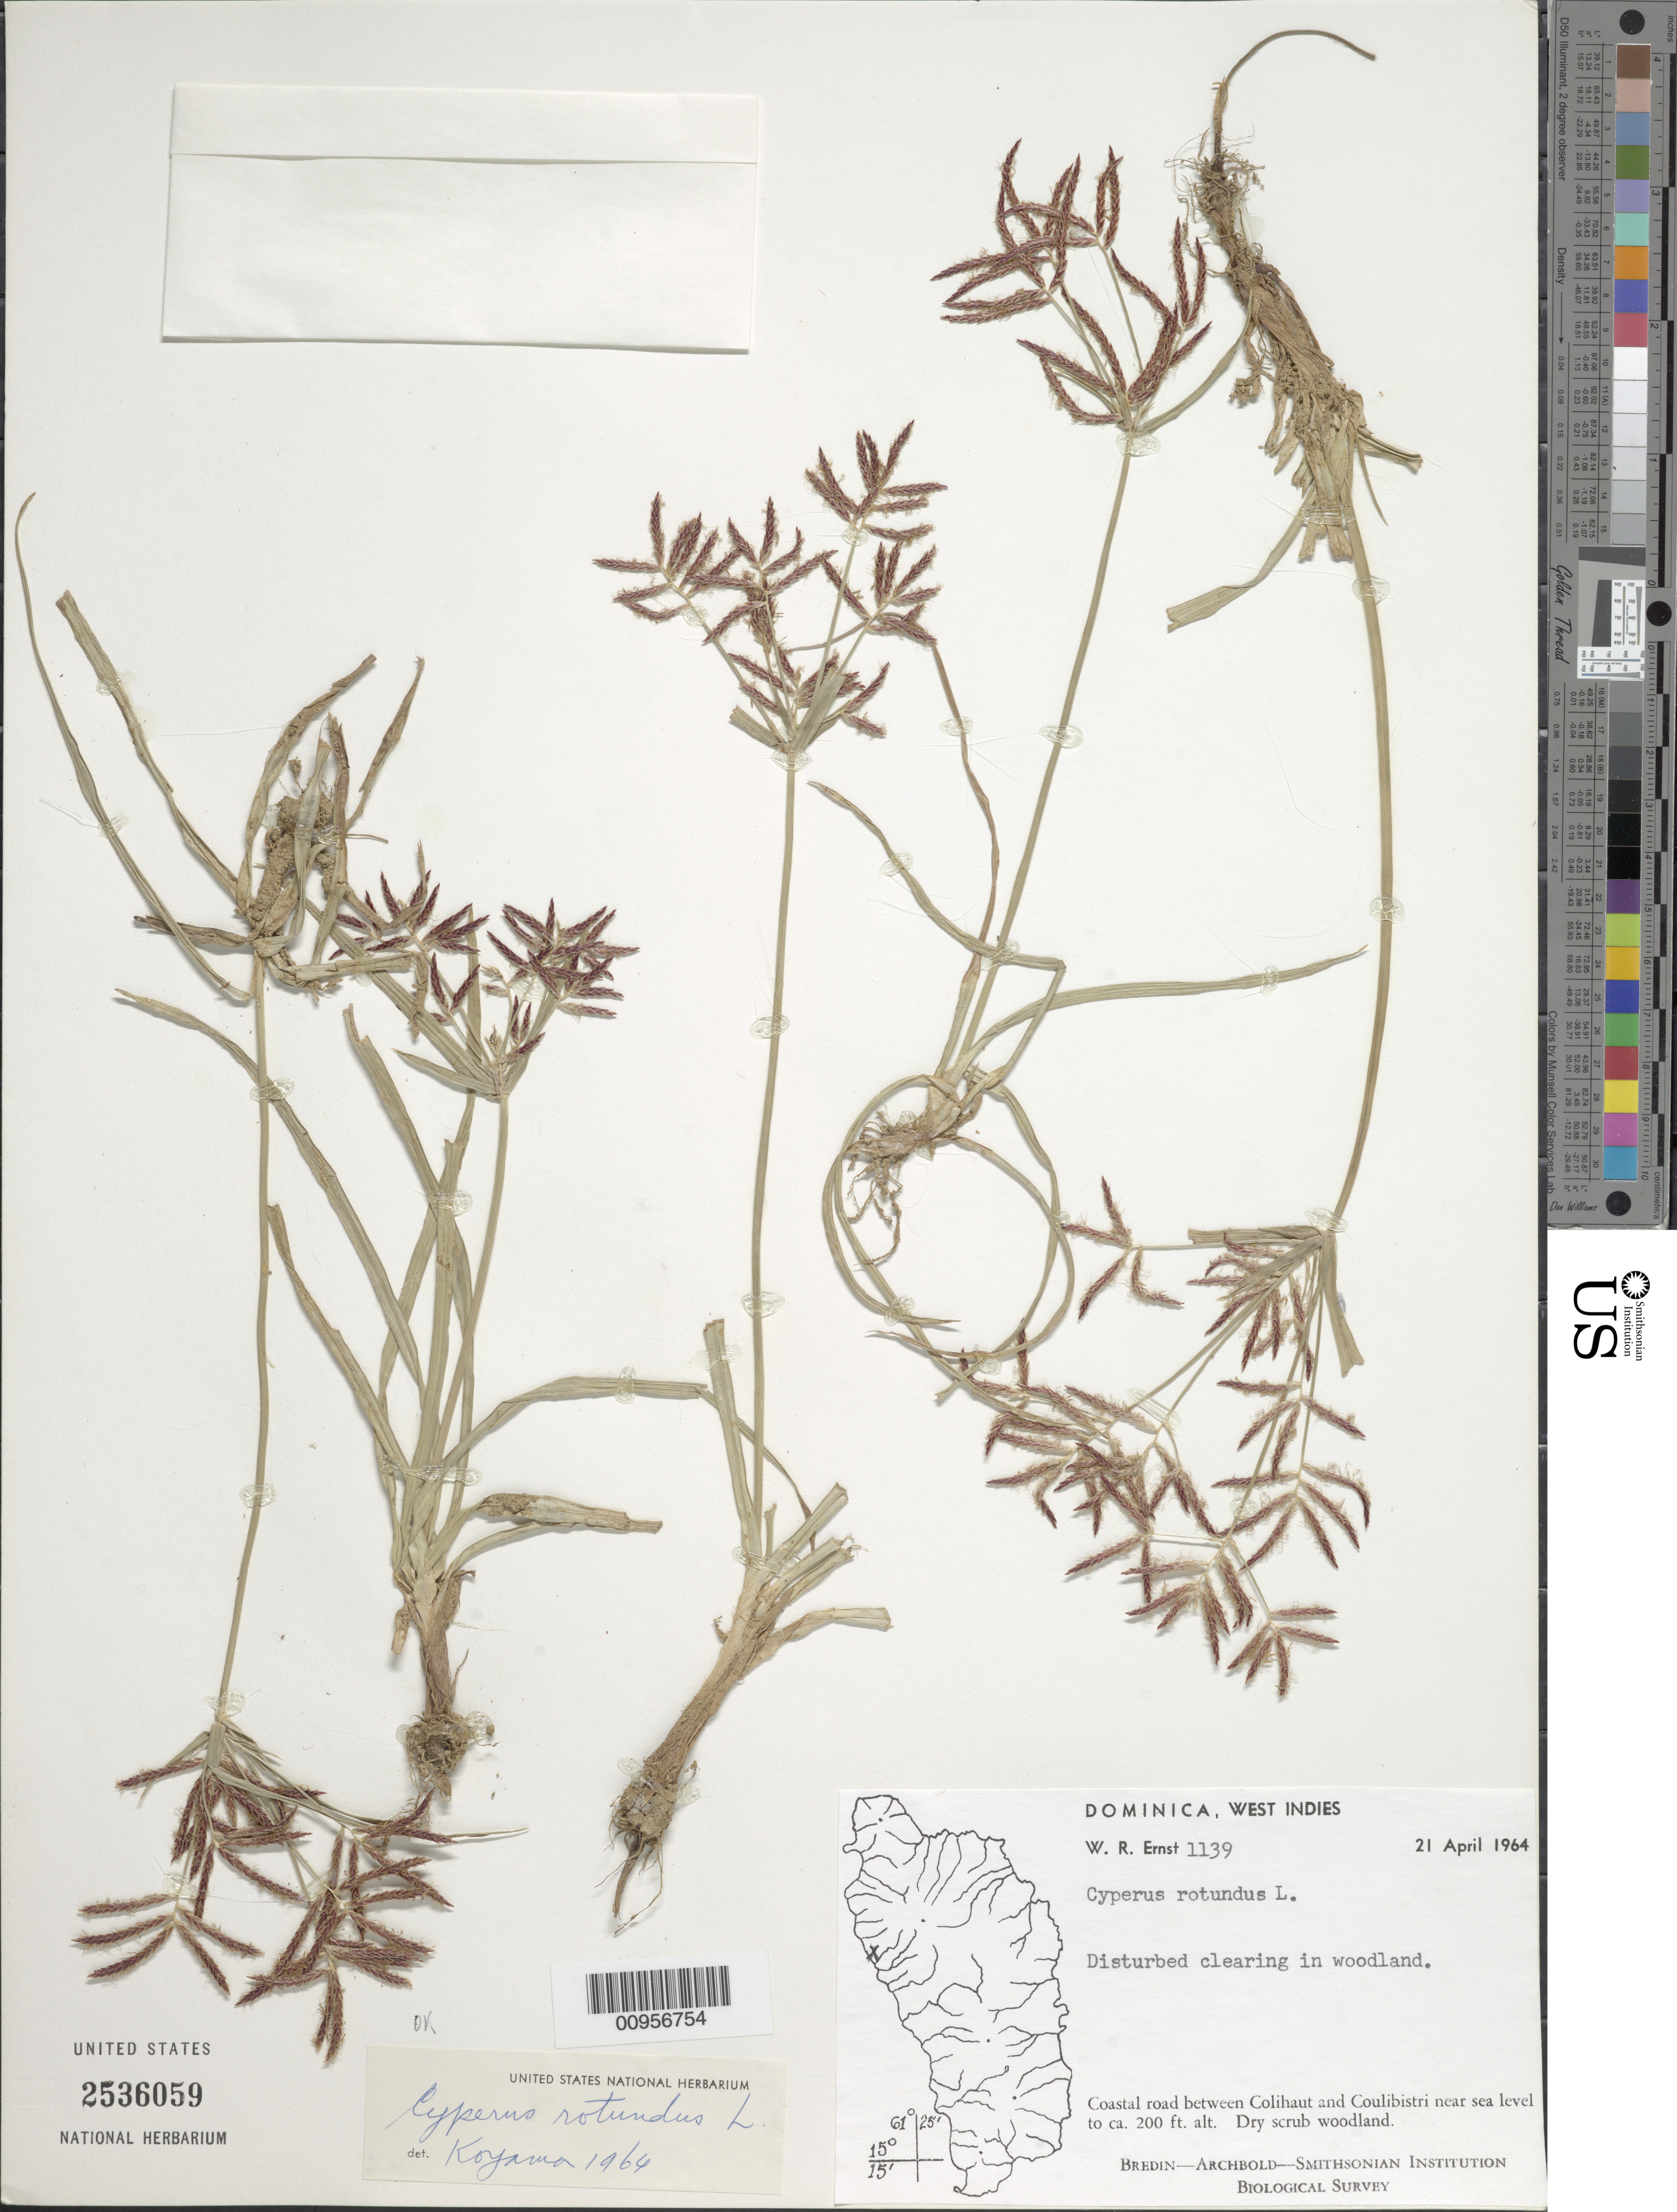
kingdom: Plantae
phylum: Tracheophyta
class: Liliopsida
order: Poales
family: Cyperaceae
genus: Cyperus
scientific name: Cyperus rotundus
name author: L.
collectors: W. R. Ernst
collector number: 1139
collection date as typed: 12 Apr 1964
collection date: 1964-04-12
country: Dominica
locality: Scrub woodland, coastal road between Colihaut and Coulibistri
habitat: Disturbed clearing in dry scrub woodland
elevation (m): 0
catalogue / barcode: US 2536059